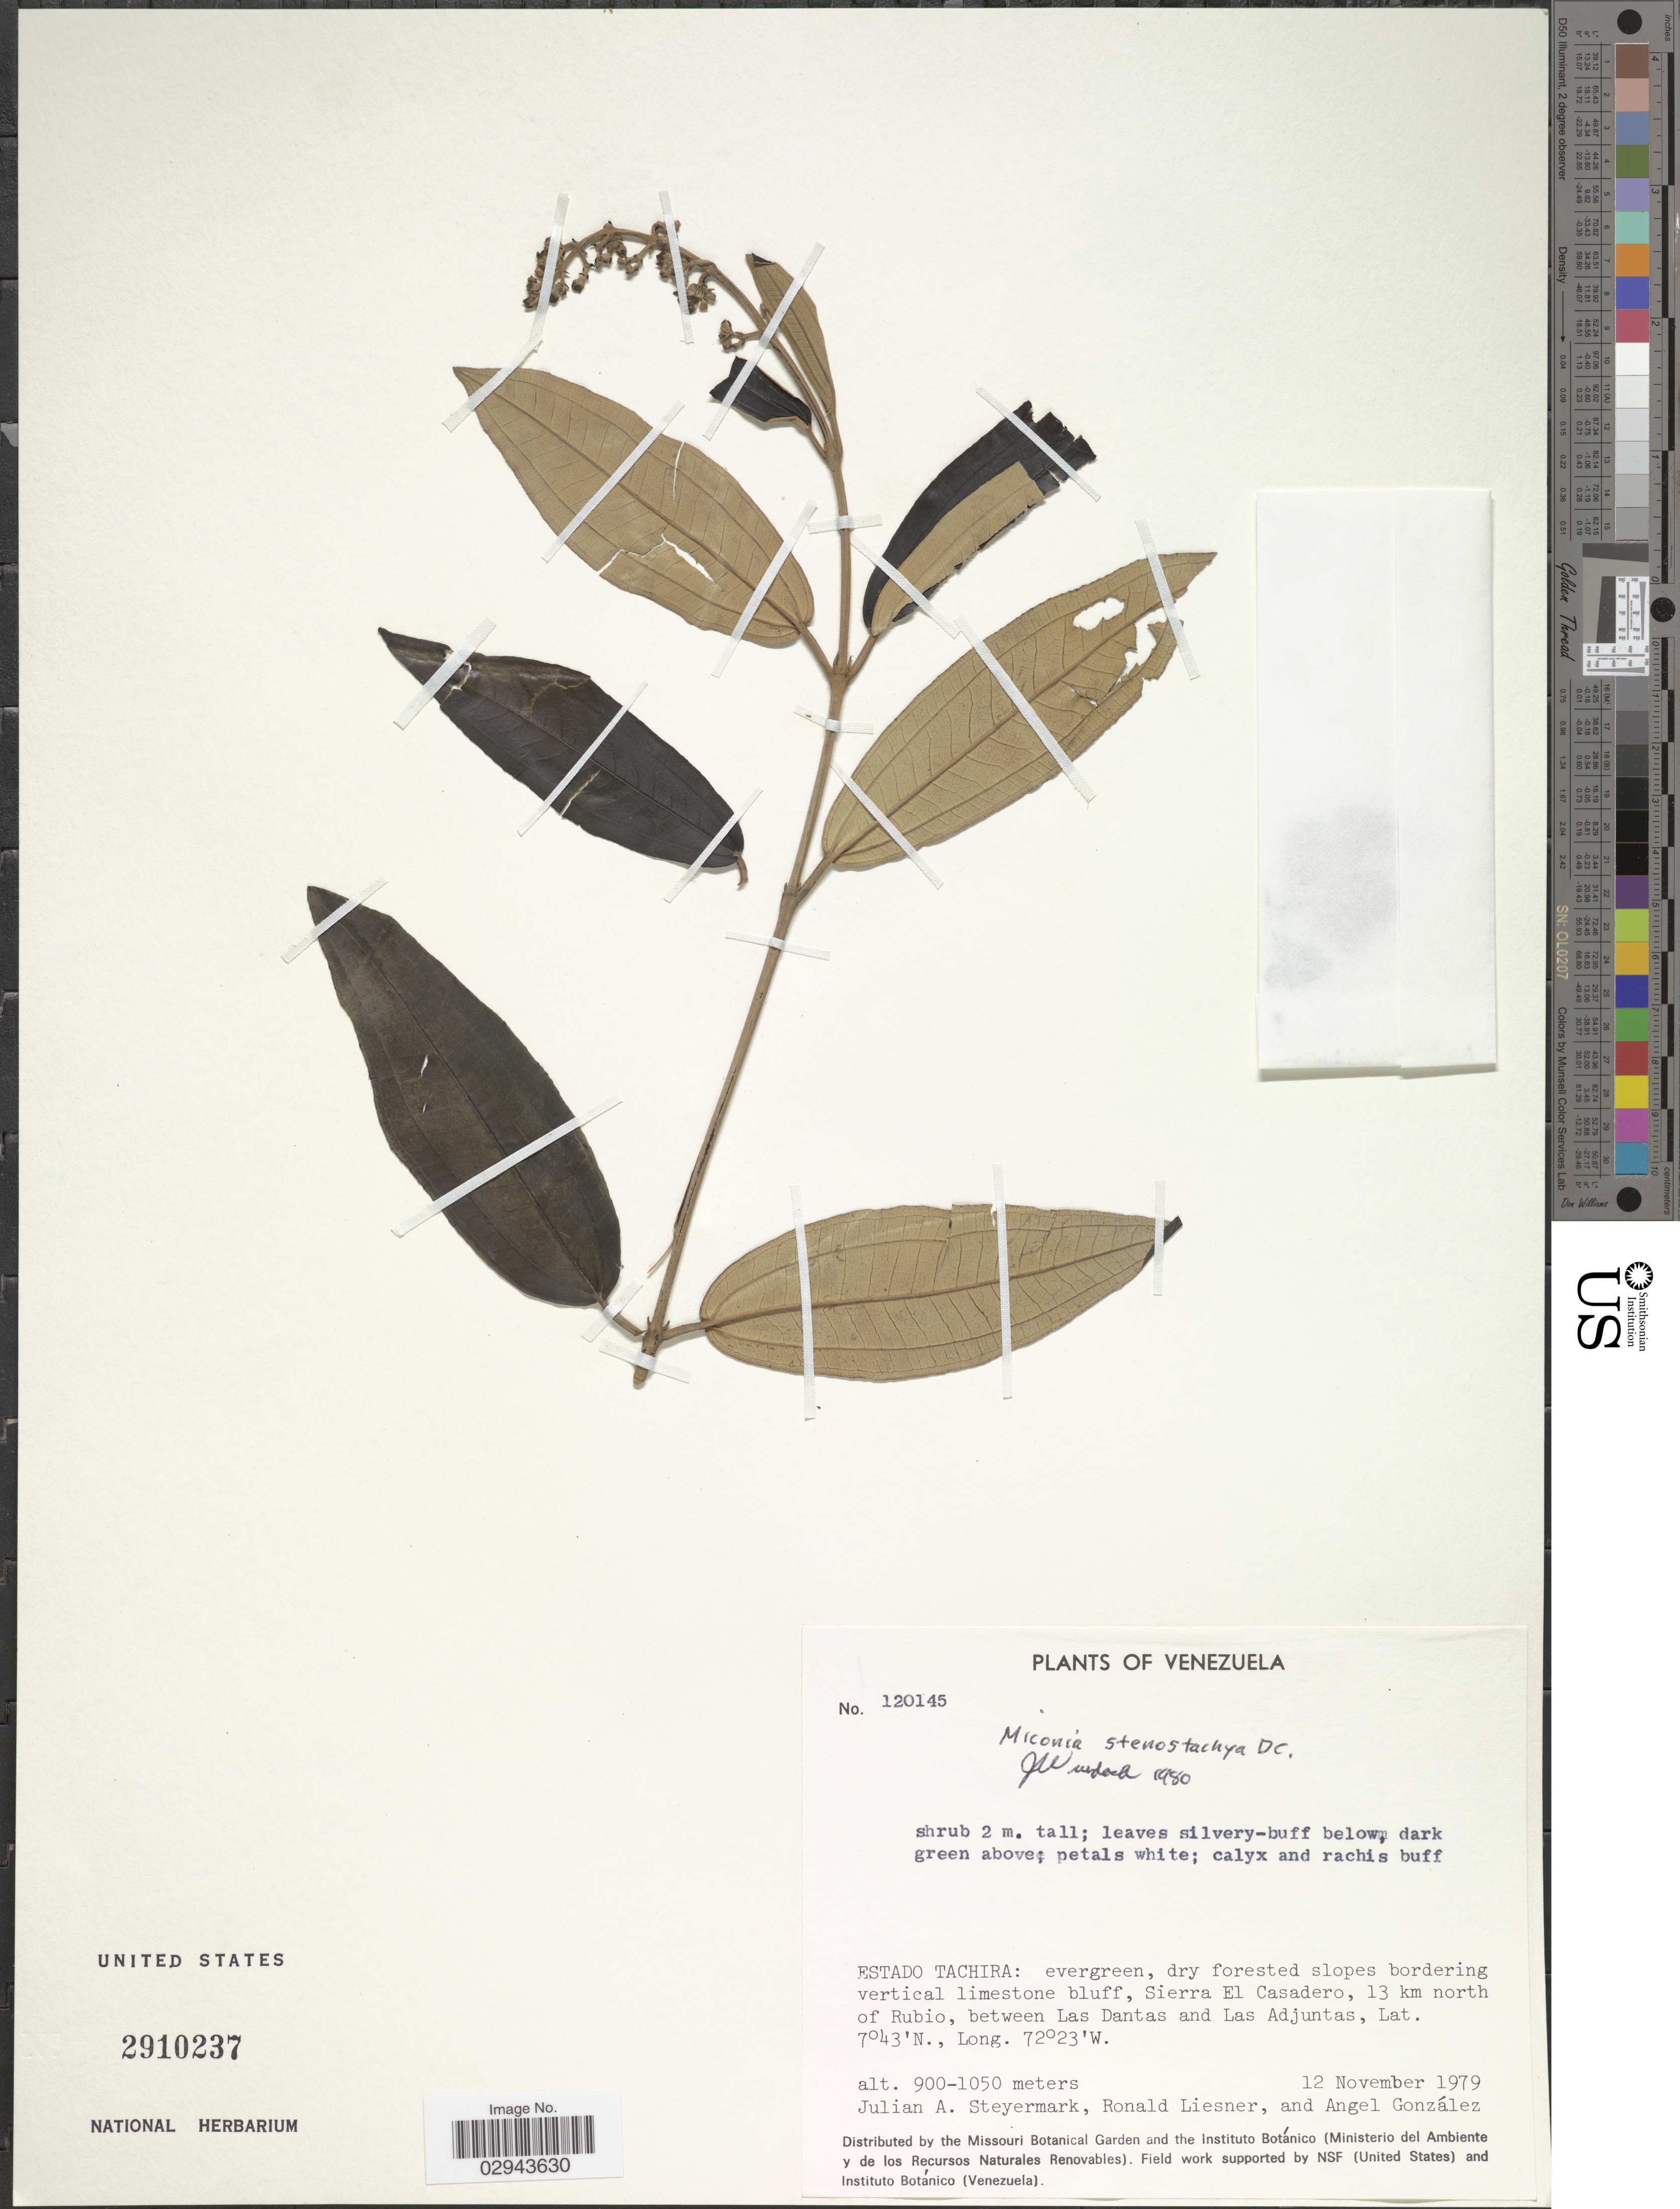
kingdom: Plantae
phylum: Tracheophyta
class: Magnoliopsida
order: Myrtales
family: Melastomataceae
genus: Miconia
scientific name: Miconia stenostachya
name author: DC.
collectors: J. Steyermark, R. L. Liesner & A. C. González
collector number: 120145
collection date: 1979-11-12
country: Venezuela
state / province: Tachira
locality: Sierra El Casadero, 13 km north of Rubio, between Las Dantas and Las Adjuntas.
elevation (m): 900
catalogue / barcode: US 2910237